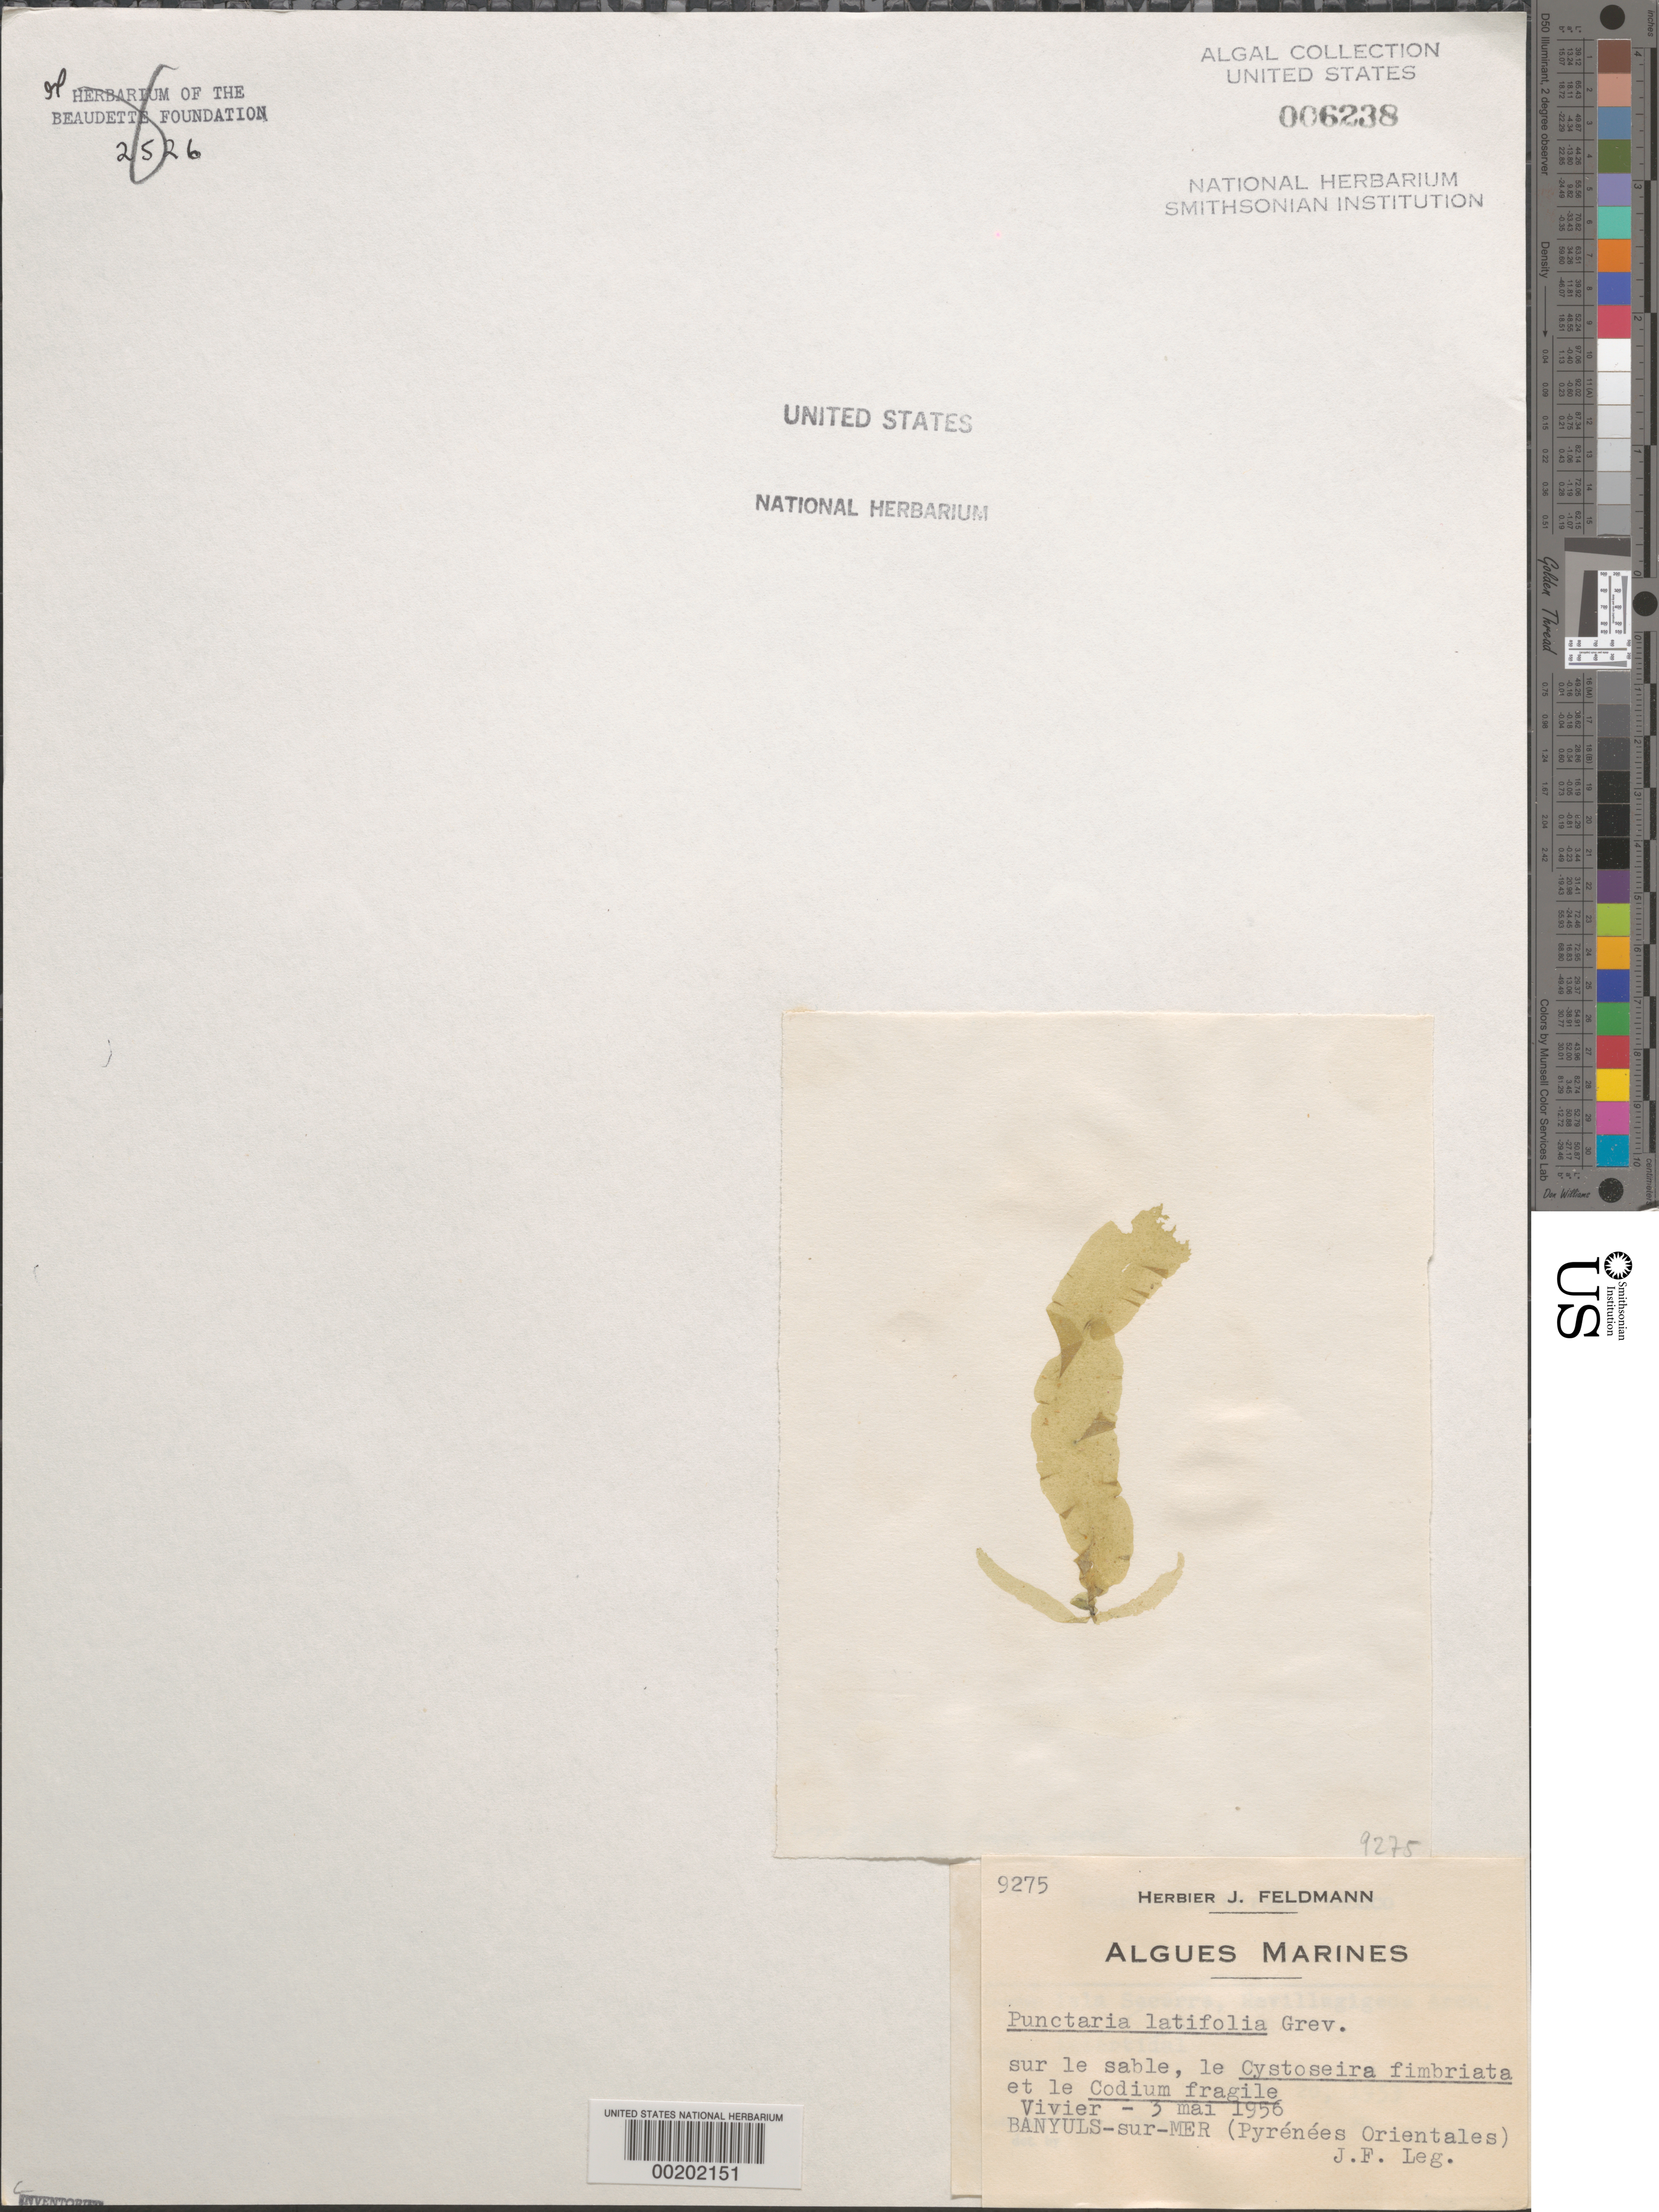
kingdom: Chromista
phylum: Ochrophyta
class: Phaeophyceae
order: Dictyosiphonales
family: Punctariaceae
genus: Punctaria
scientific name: Punctaria latifolia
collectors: J. Feldmann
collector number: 9275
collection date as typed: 03 May 1956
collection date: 1956-05-03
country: France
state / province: Occitanie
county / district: Pyrénées-Orientales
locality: Banyuls-sur-Mer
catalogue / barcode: US 6238